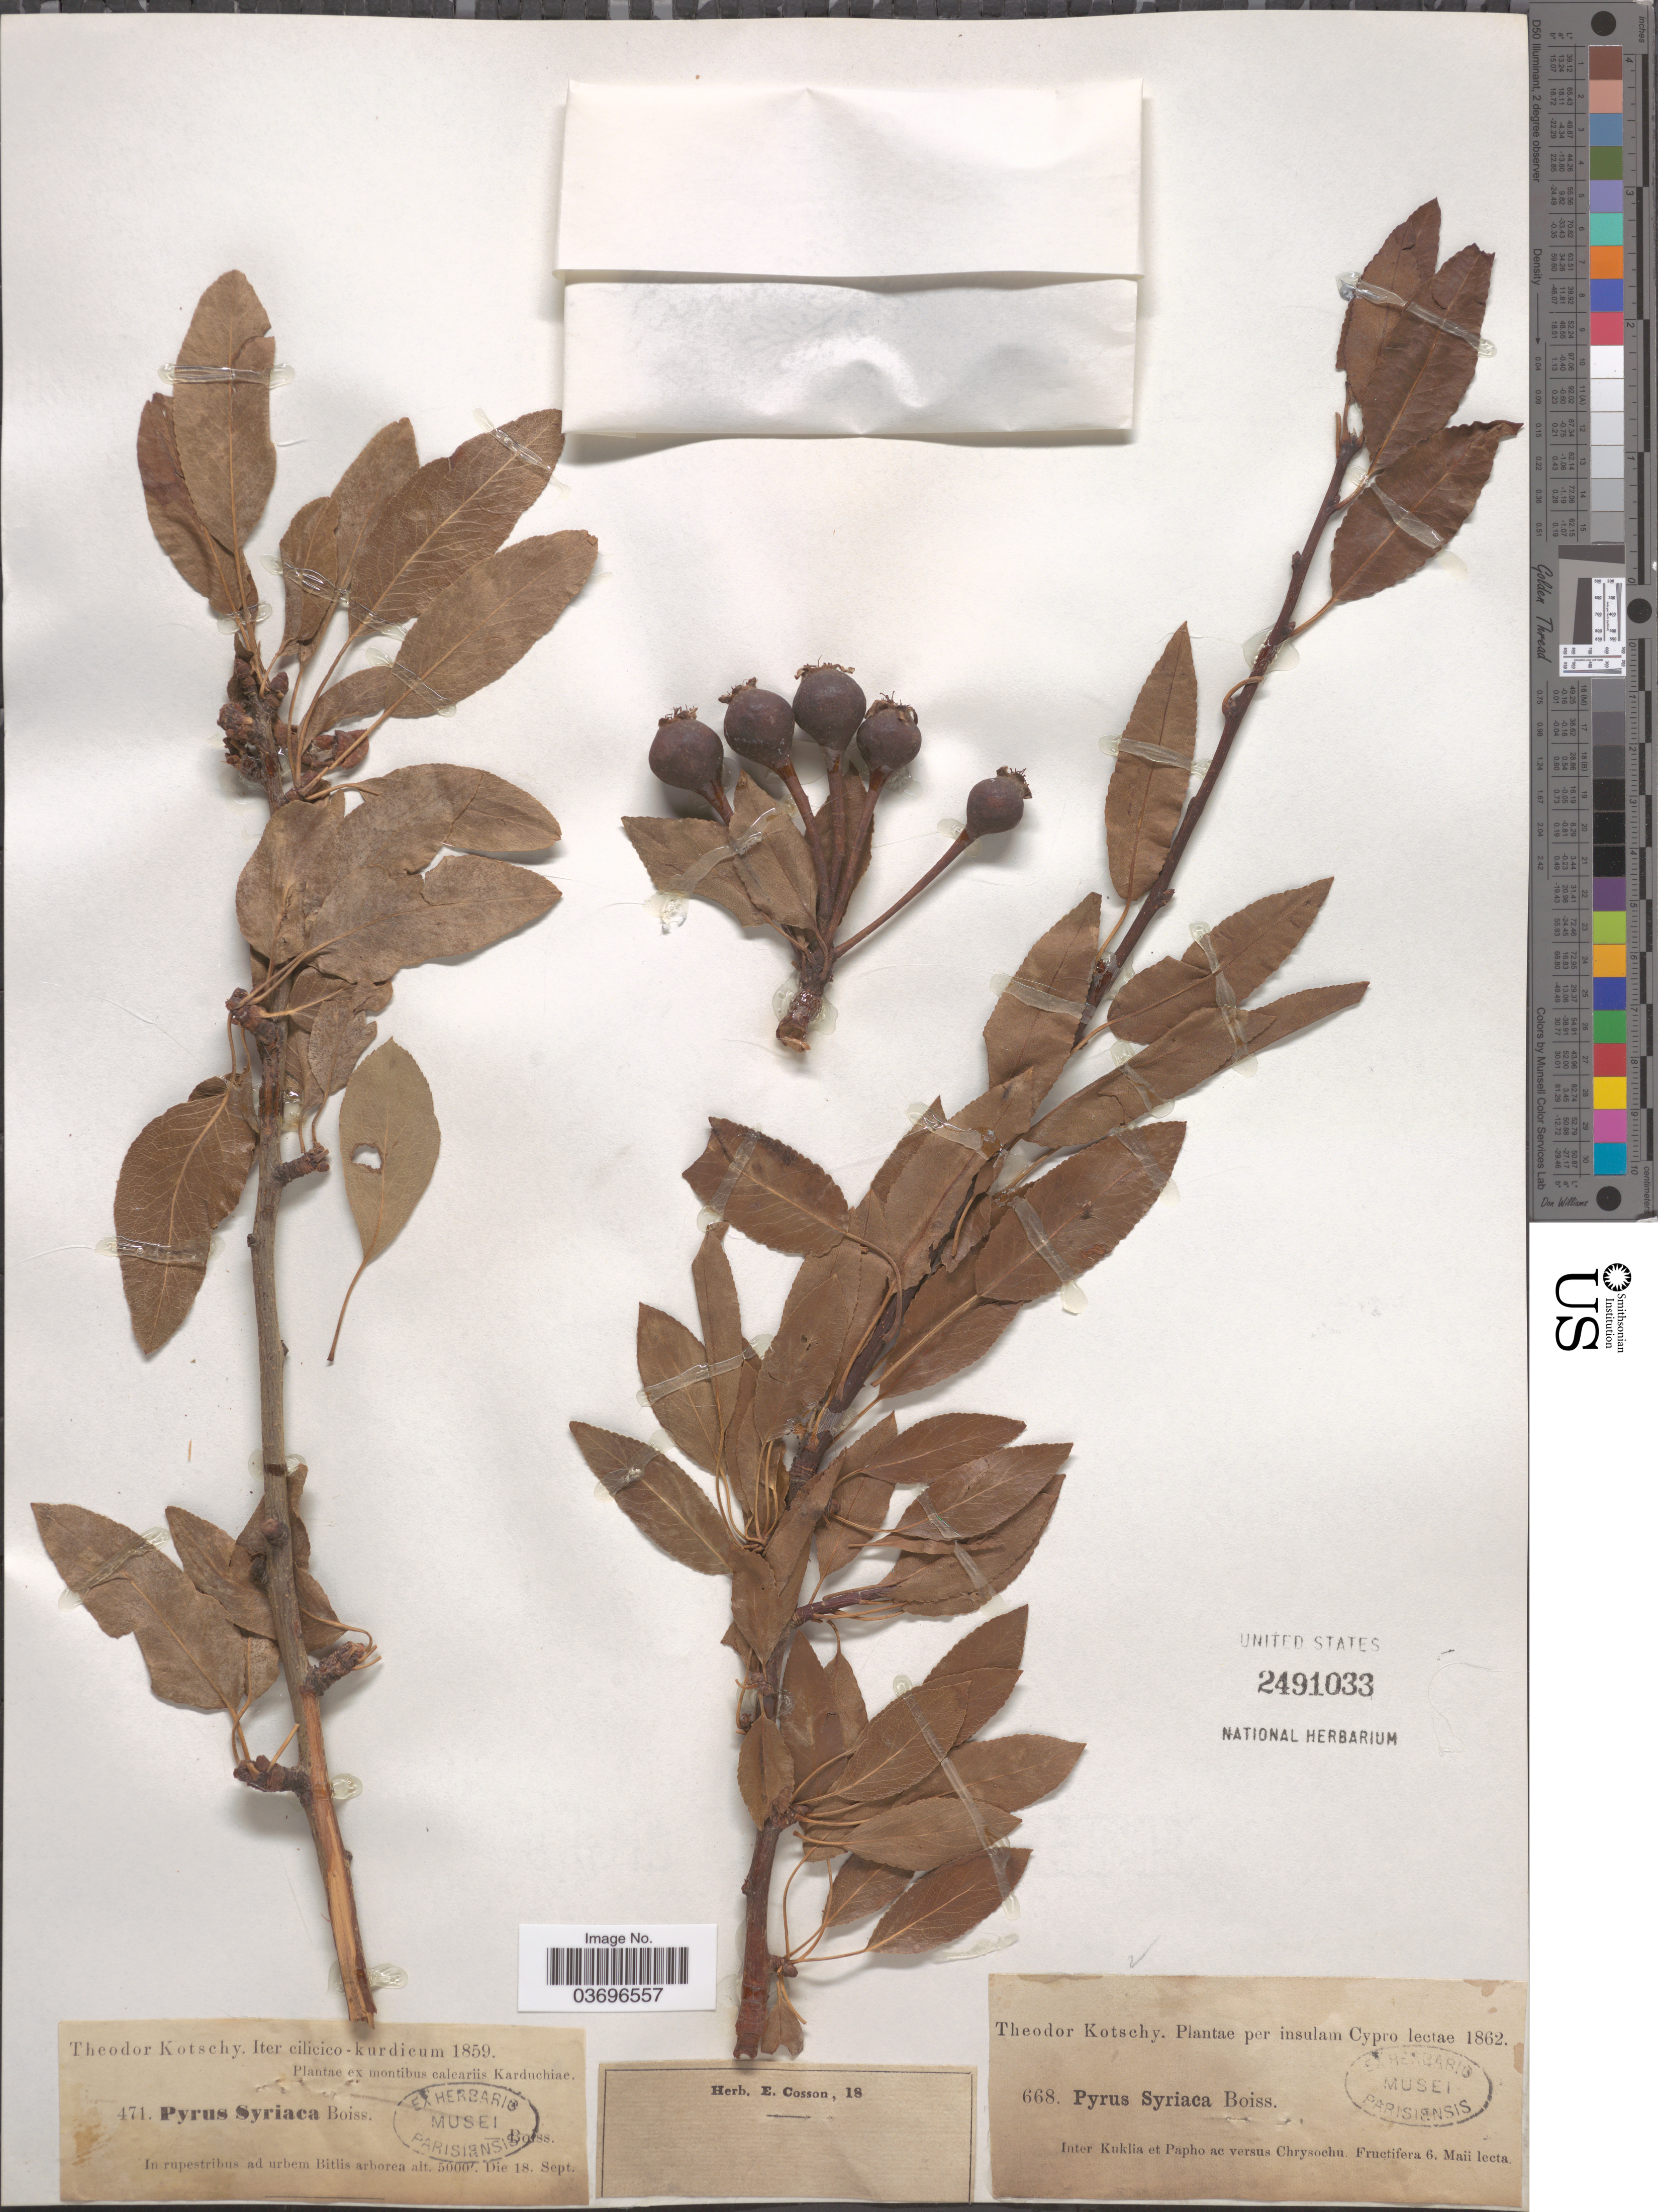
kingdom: Plantae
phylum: Tracheophyta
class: Magnoliopsida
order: Rosales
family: Rosaceae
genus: Pyrus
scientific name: Pyrus syriaca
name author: Boiss.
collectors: K. G. Kotschy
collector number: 668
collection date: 1862-05-06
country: Cyprus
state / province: Páfos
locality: Per insulam Cypro. Inter Kuklia et Papho ac versus Chrysoschu.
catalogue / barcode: US 2491033-2